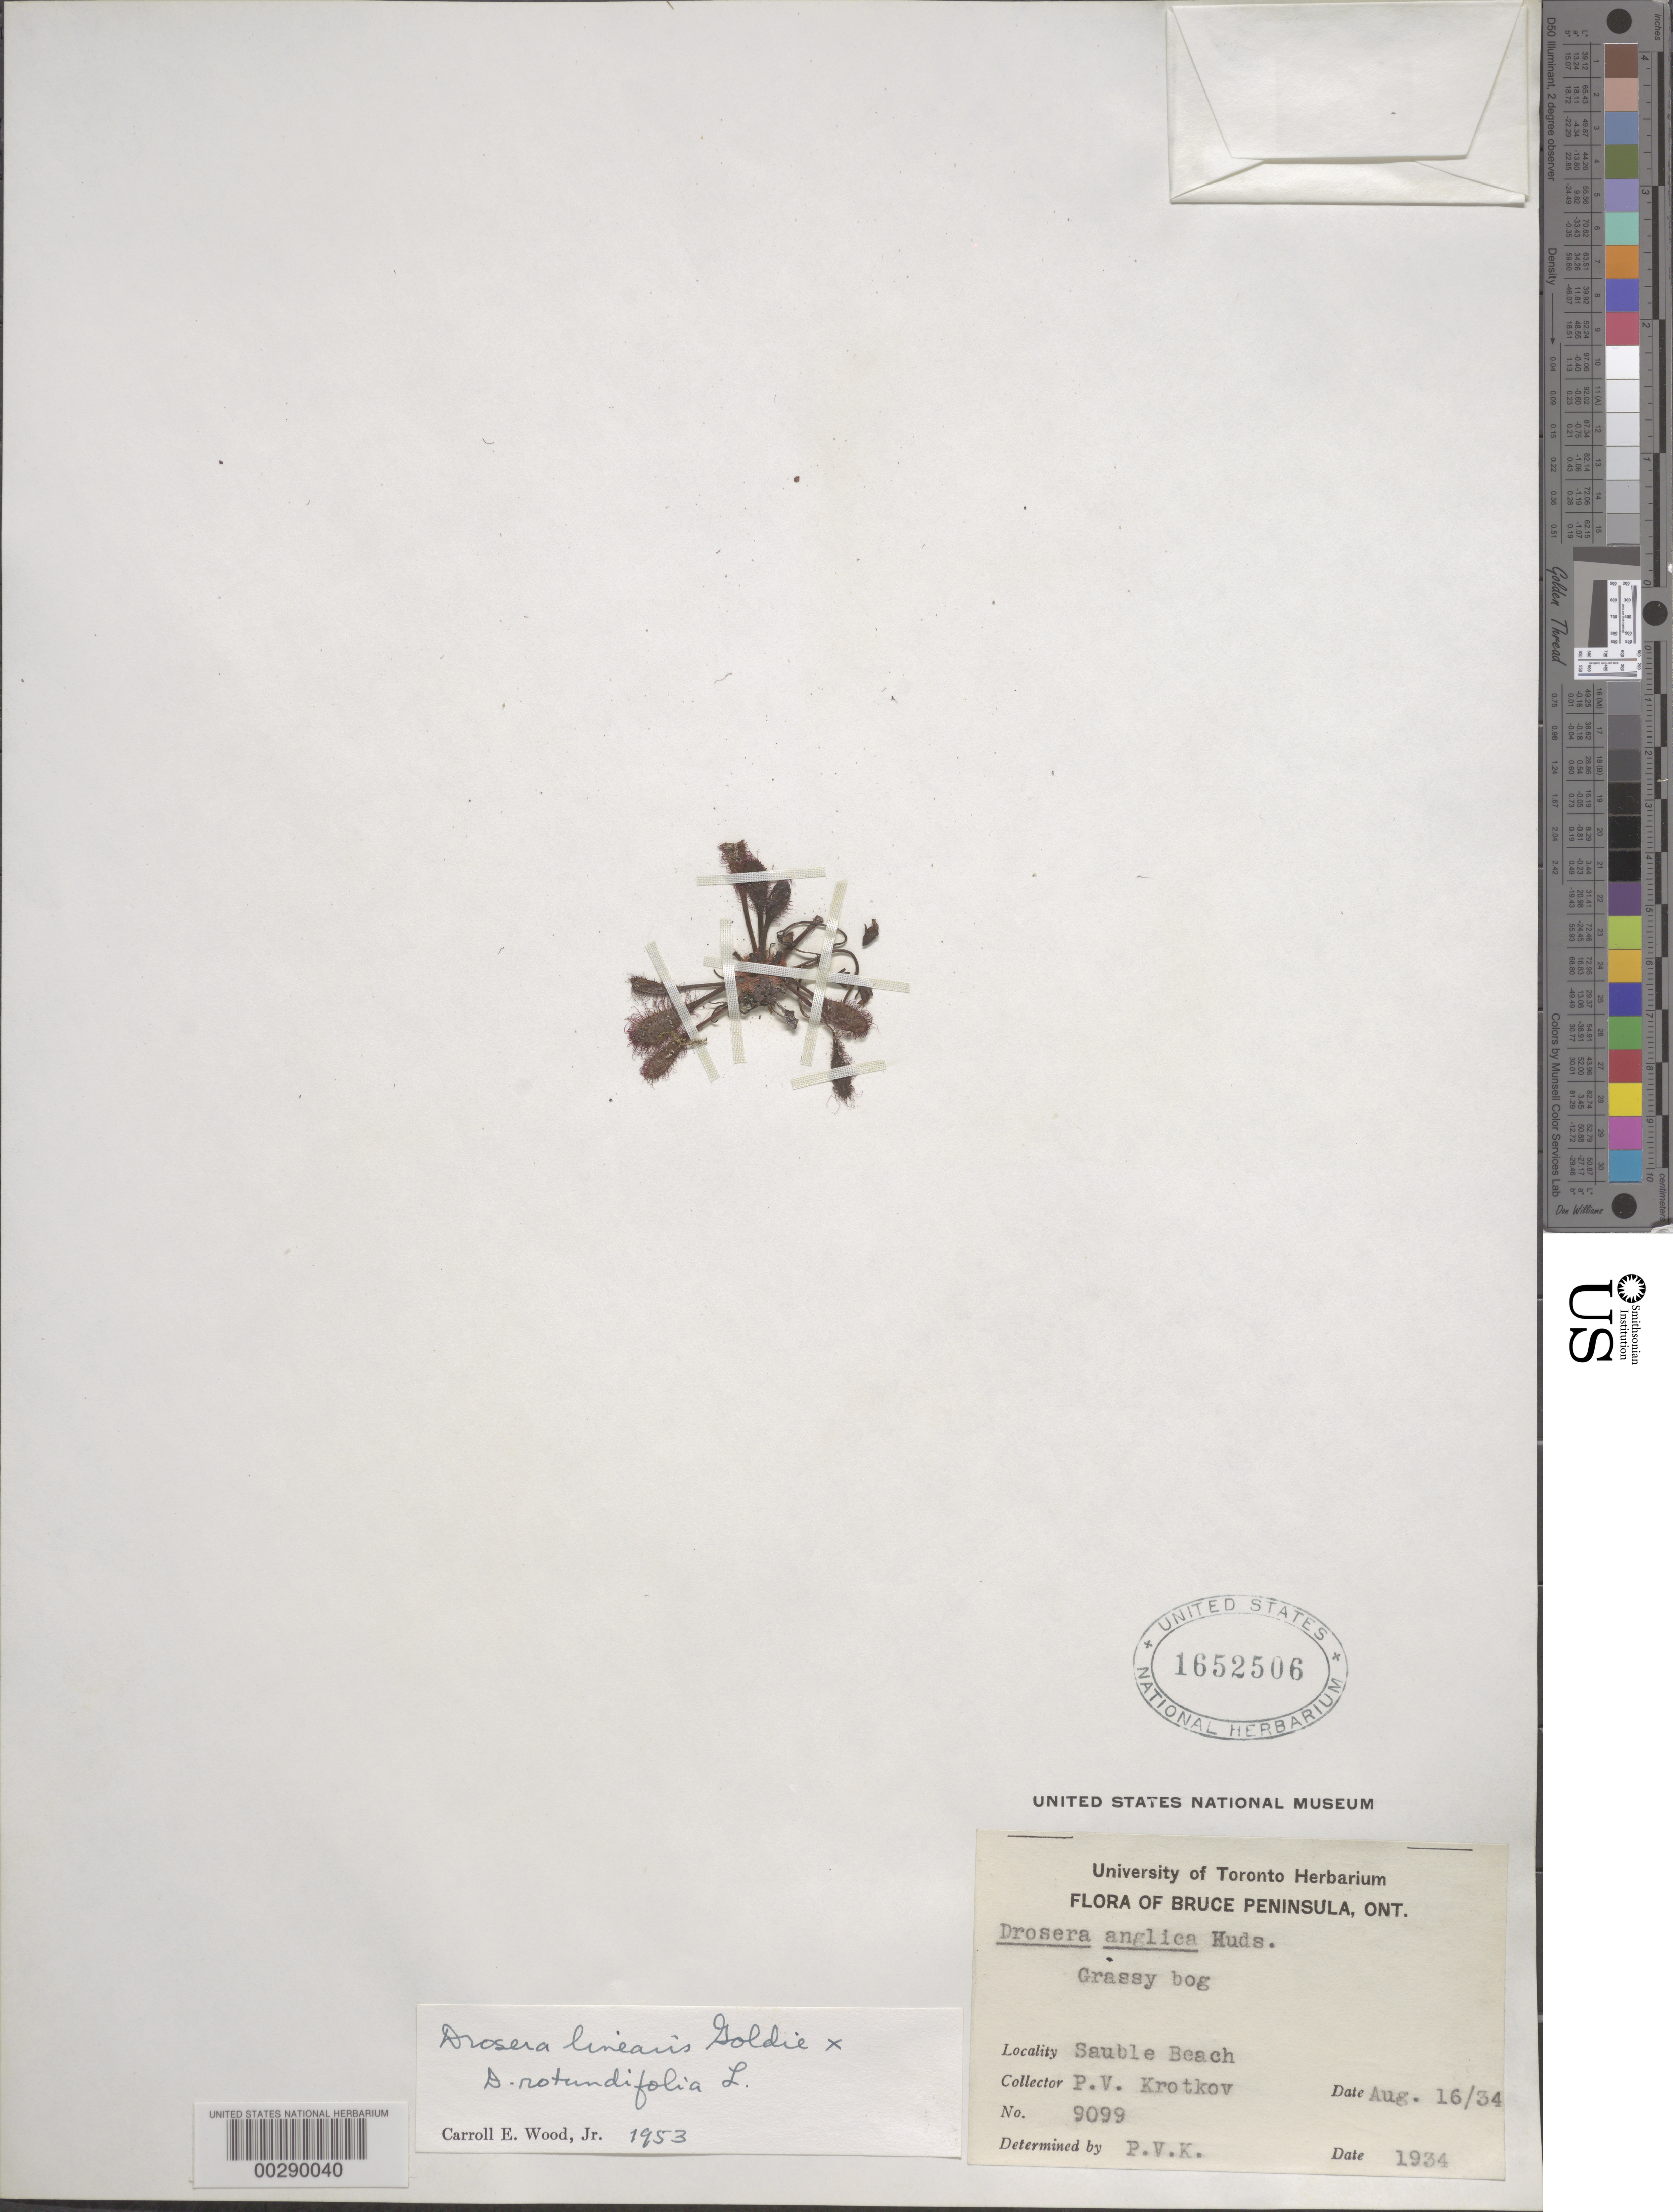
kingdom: Plantae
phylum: Tracheophyta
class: Magnoliopsida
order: Caryophyllales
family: Droseraceae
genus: Drosera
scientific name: Drosera obovata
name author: Mert. & Koch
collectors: P. V. Krotkov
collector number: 9099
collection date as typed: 16 Aug 1934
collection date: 1934-08-16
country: Canada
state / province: Ontario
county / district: Bruce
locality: Bruce peninsula, sauble beach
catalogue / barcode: US 1652506